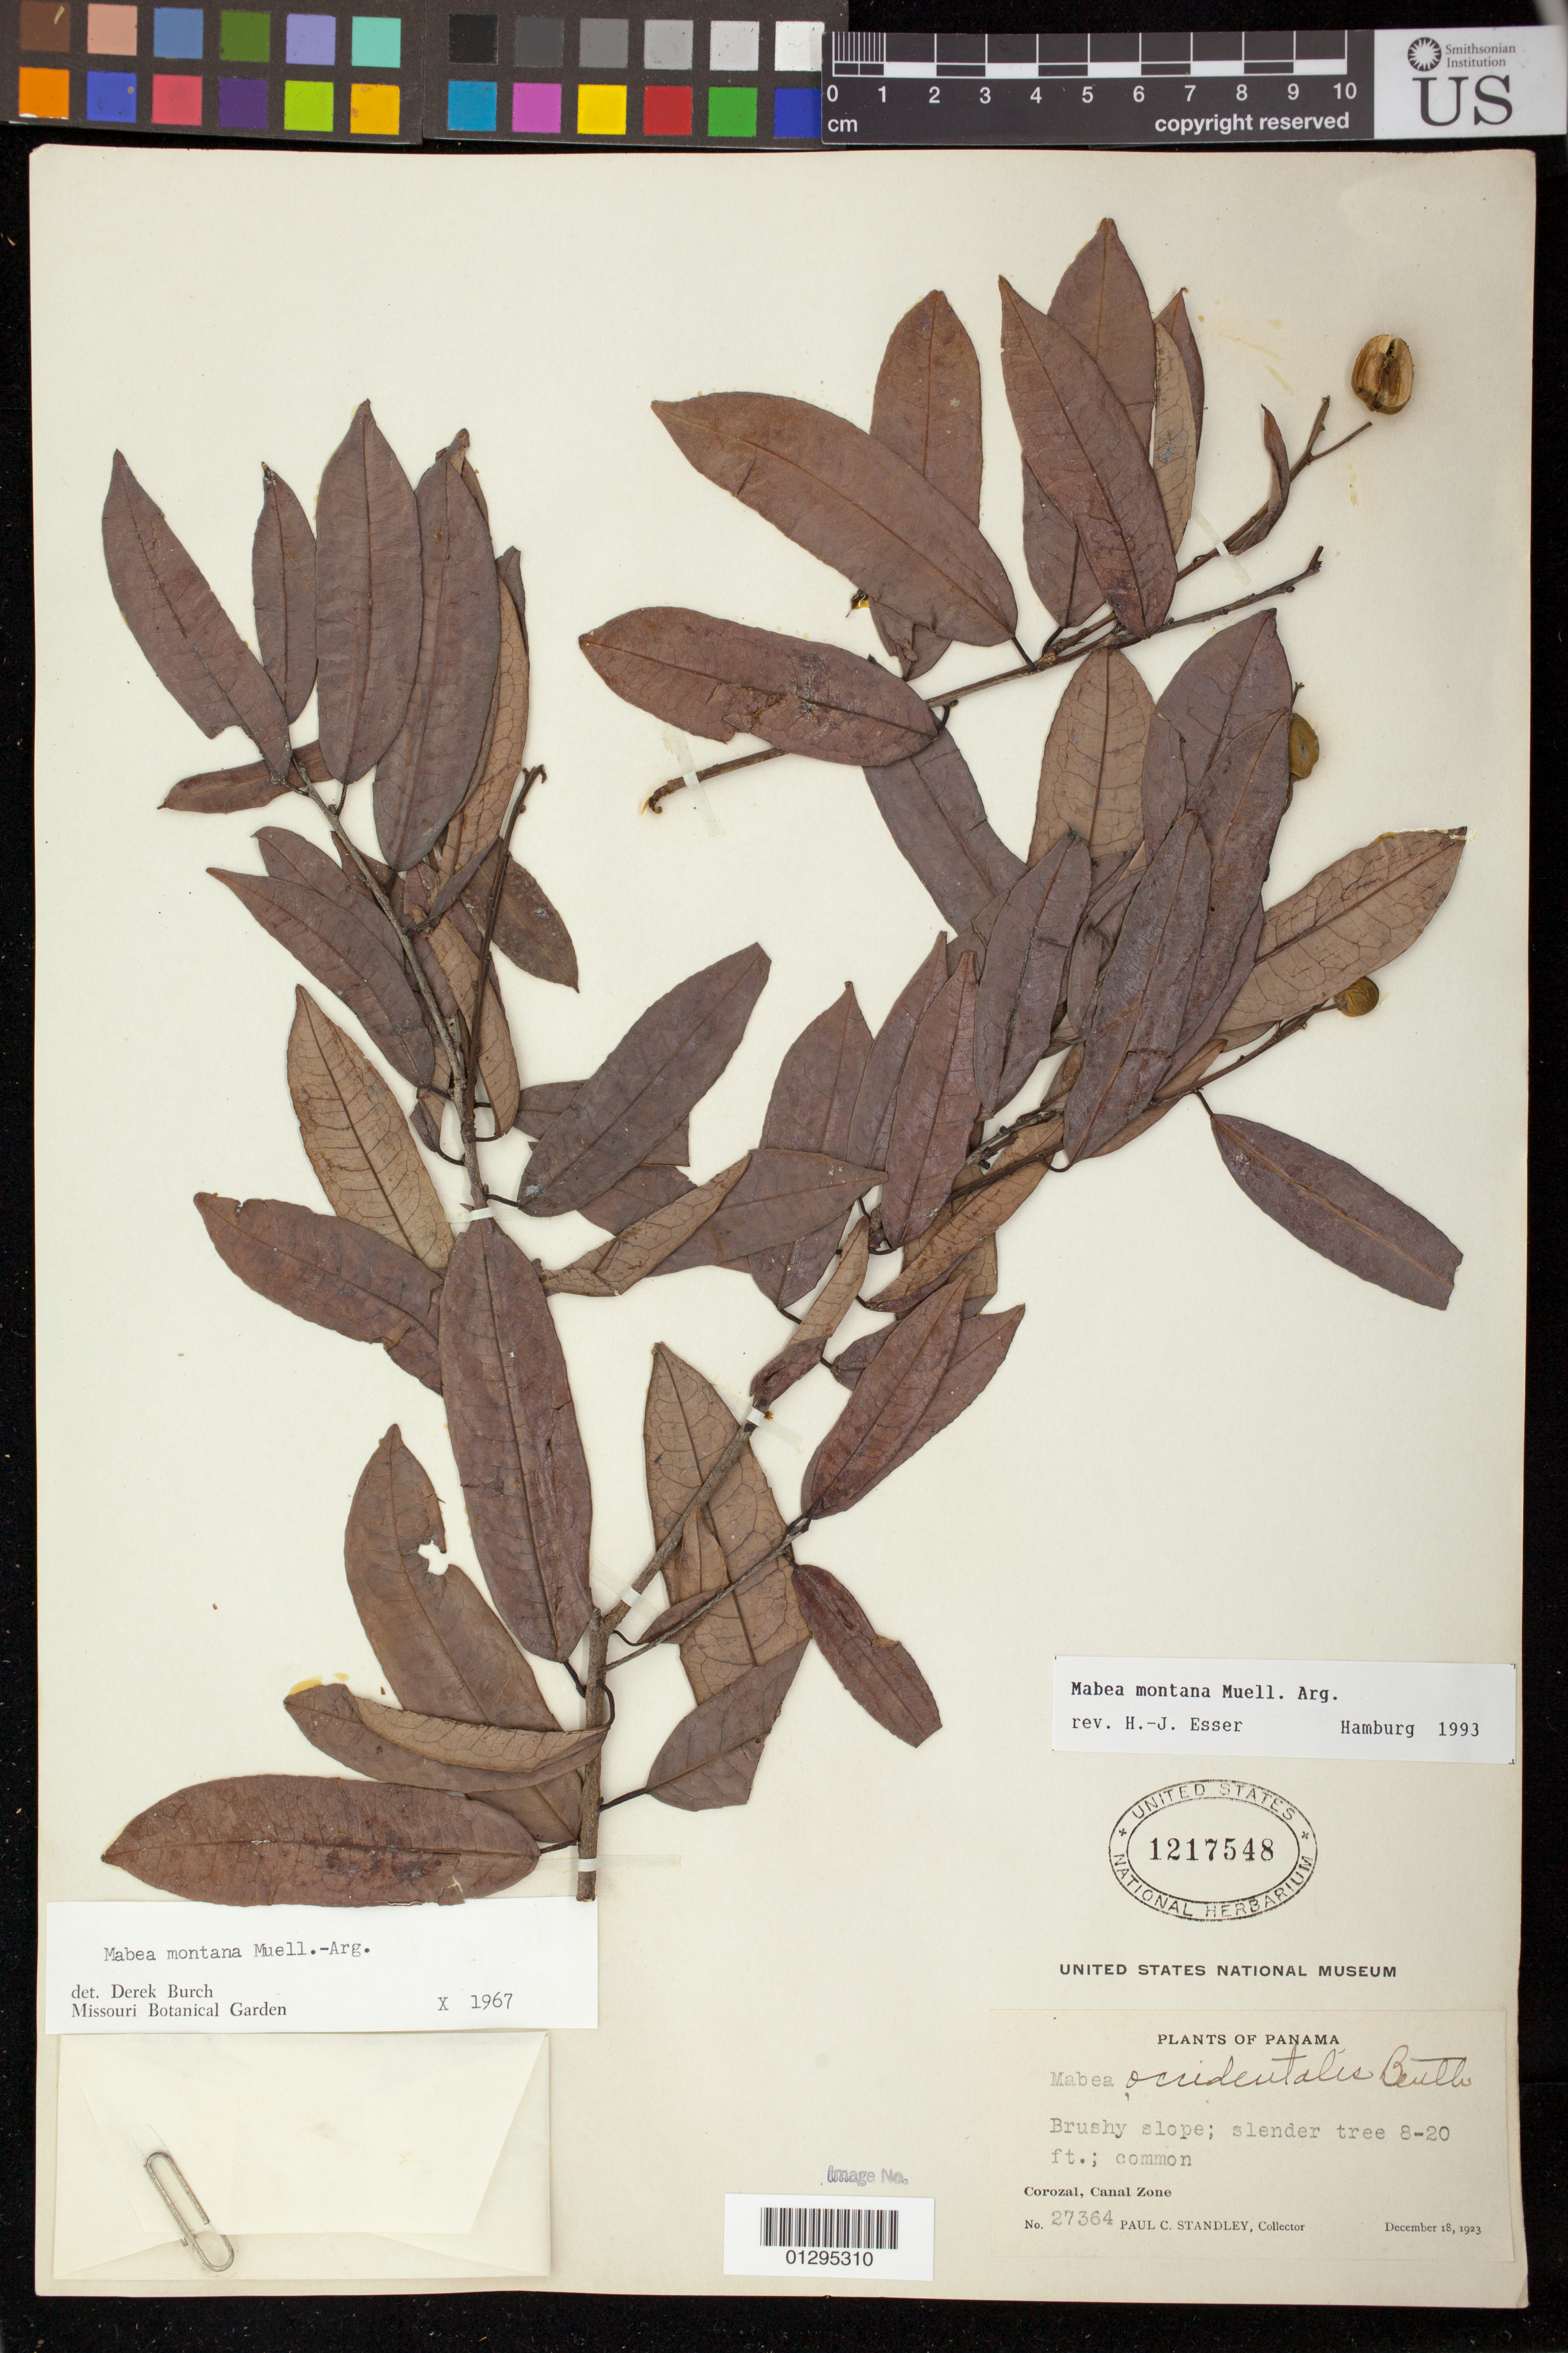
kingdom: Plantae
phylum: Tracheophyta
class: Magnoliopsida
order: Malpighiales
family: Euphorbiaceae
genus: Mabea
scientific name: Mabea montana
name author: Müll. Arg.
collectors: P. C. Standley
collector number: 27364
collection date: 1923-12-18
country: Panama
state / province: Colón / Panamá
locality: Corozal, Canal Zone.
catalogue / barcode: US 1217548